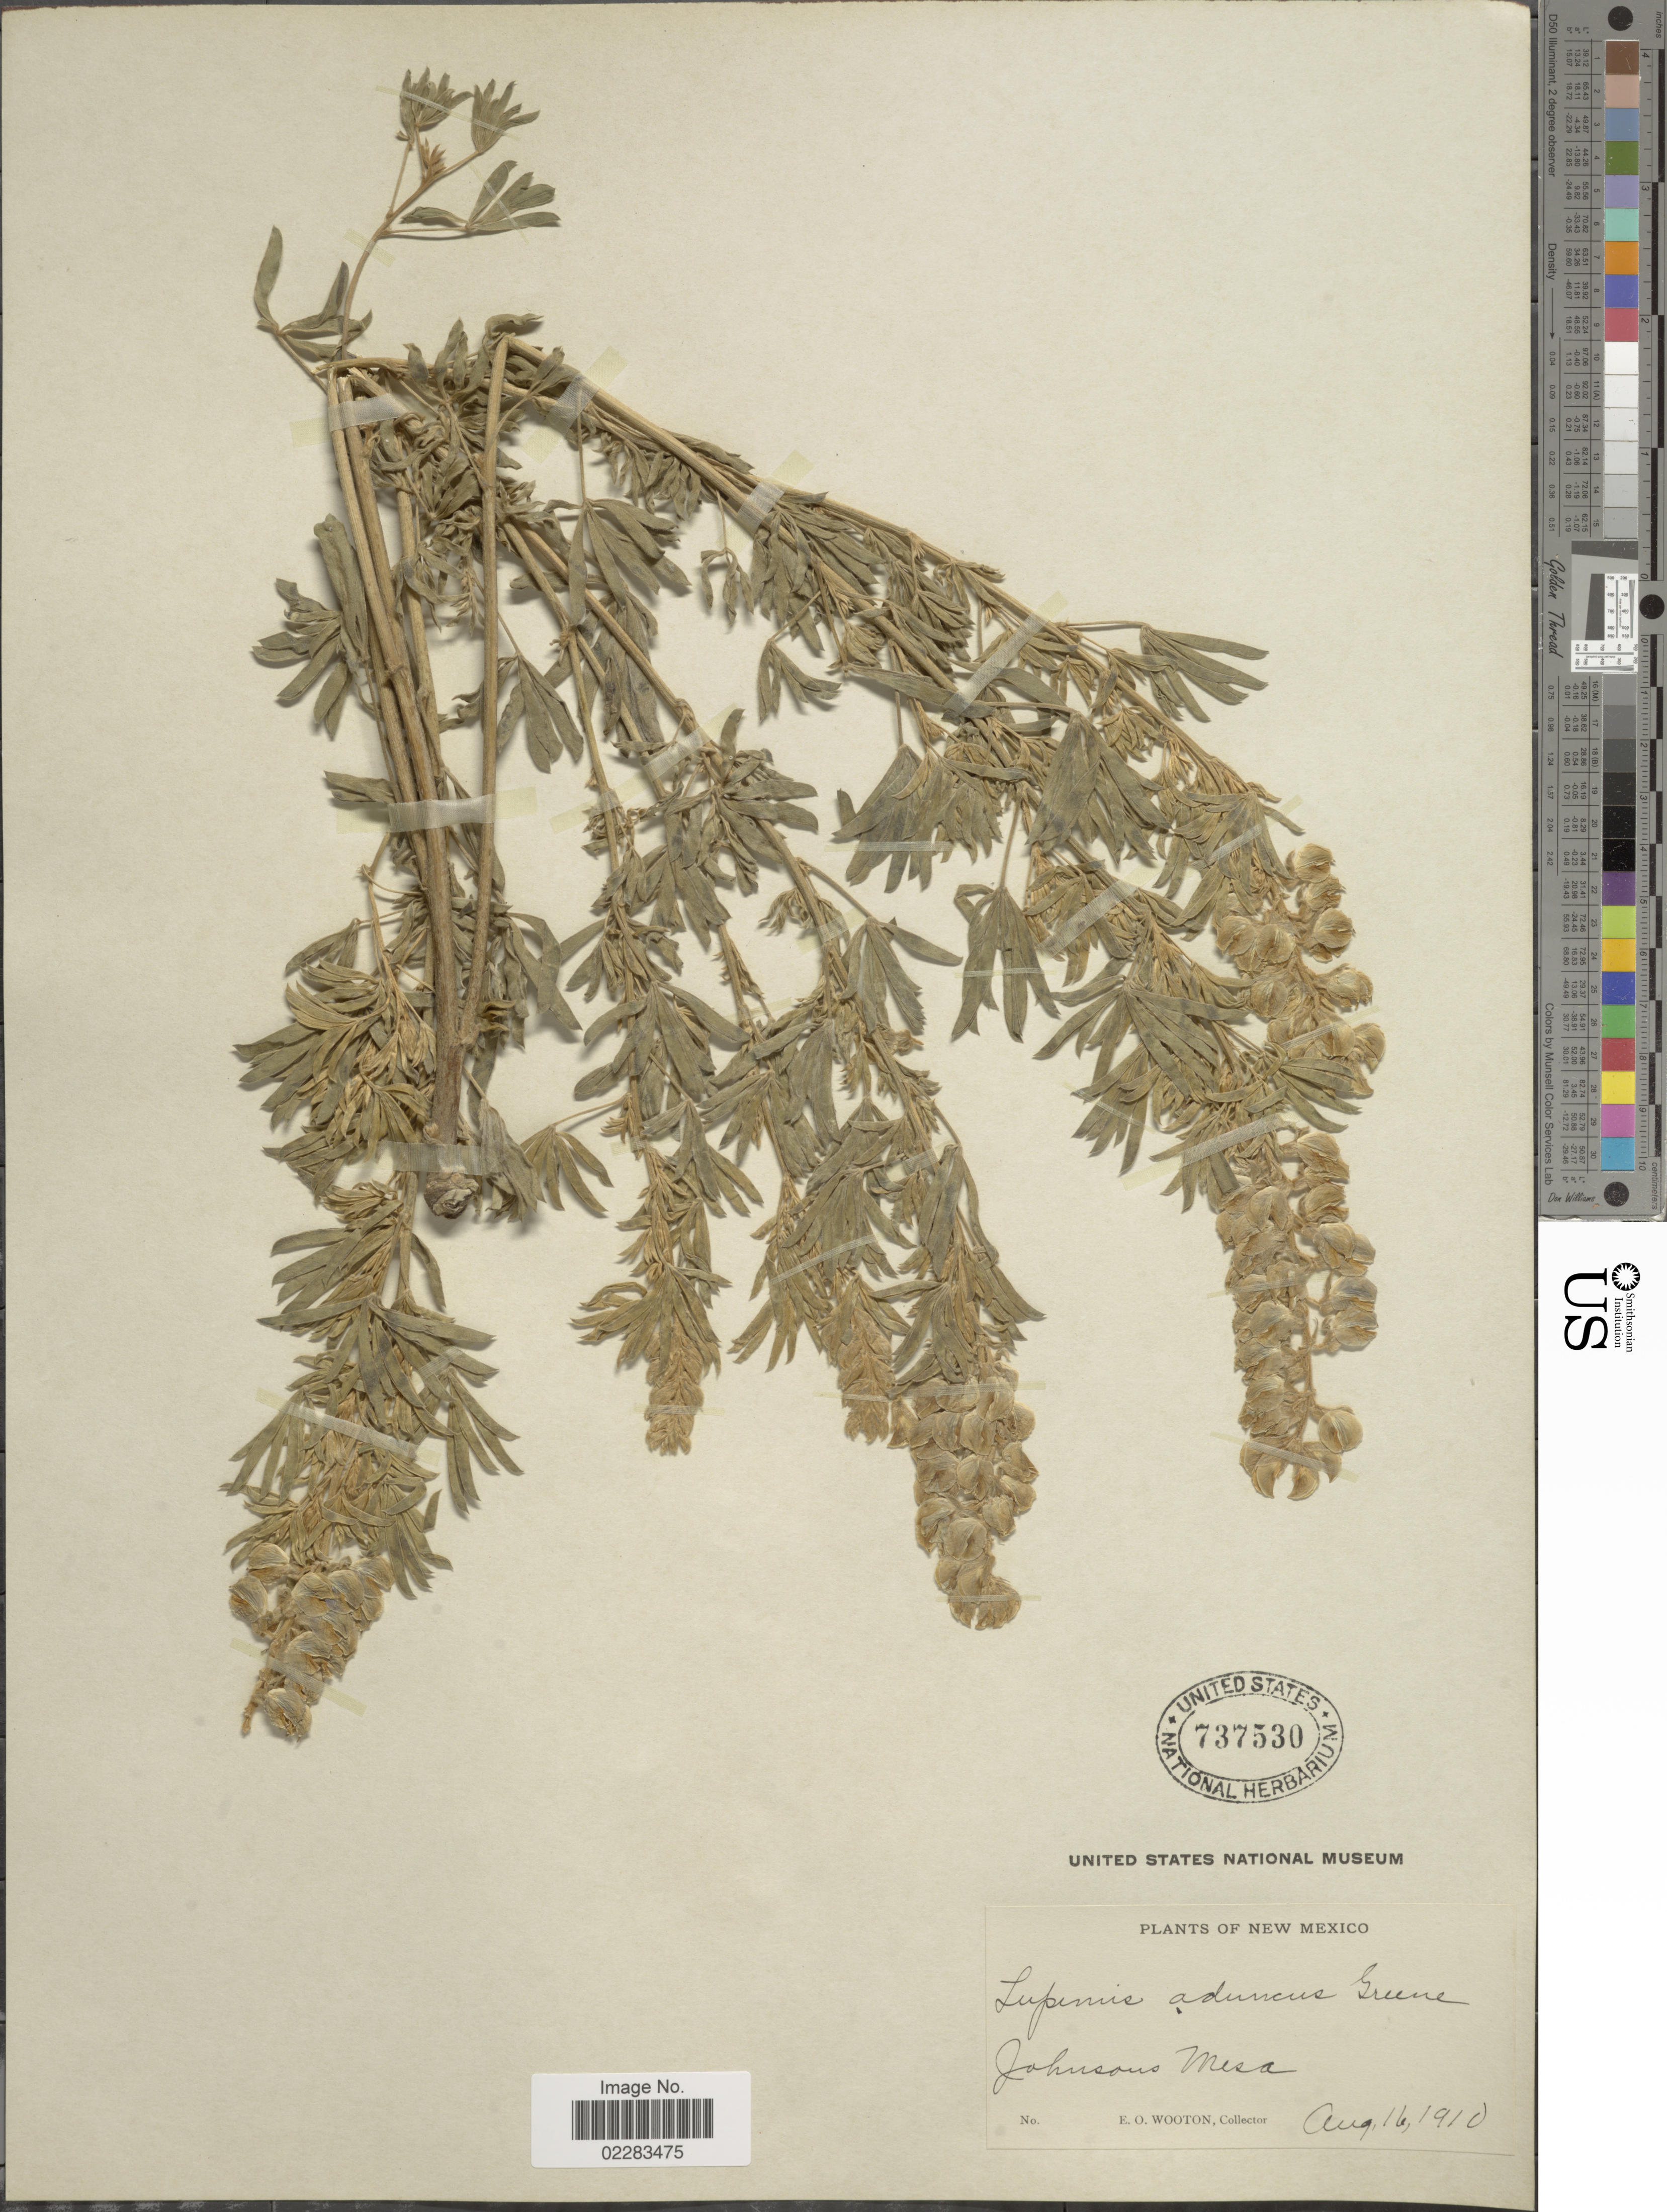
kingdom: Plantae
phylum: Tracheophyta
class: Magnoliopsida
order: Fabales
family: Fabaceae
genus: Lupinus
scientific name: Lupinus aduncus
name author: Greene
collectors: E. O. Wooton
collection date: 1910-08-16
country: United States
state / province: New Mexico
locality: Johnsons Mesa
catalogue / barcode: US 737530